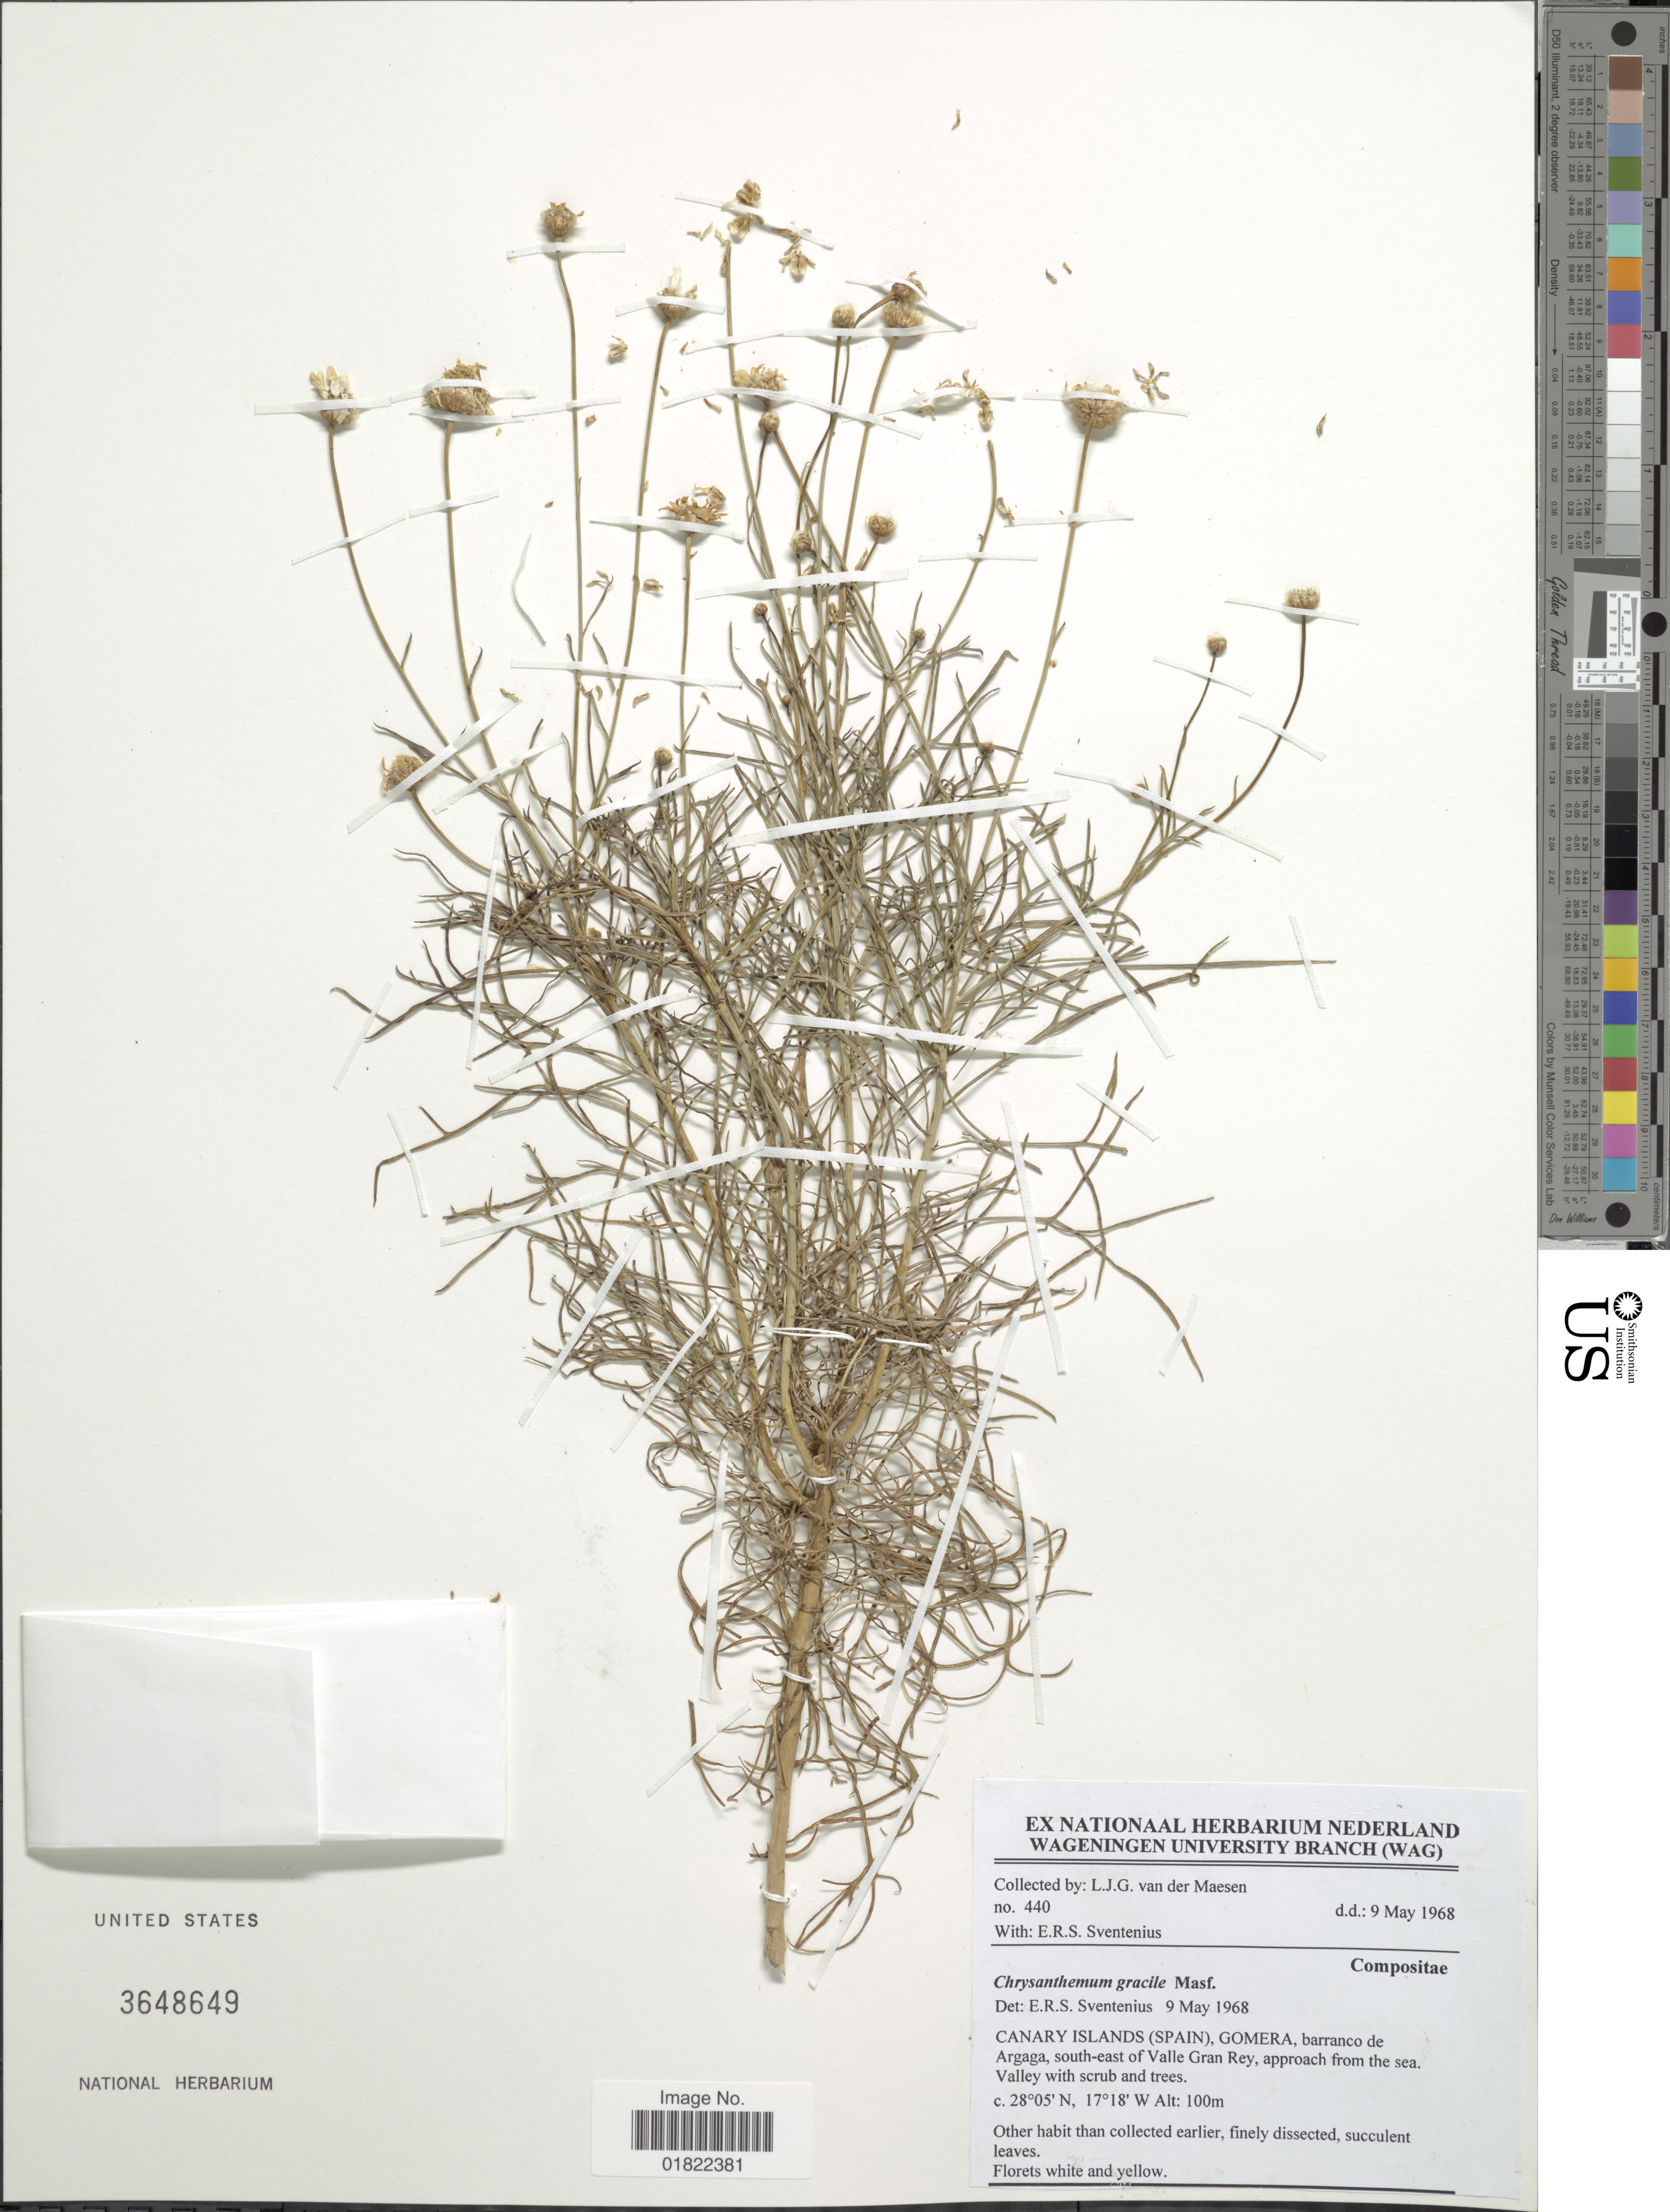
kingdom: Plantae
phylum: Tracheophyta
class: Magnoliopsida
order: Asterales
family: Asteraceae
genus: Chrysanthemum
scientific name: Chrysanthemum gracile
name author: (Hook. f. & Thomson) H. Ohashi & Yonekura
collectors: L. van der Maesen & E. Sventenius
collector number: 440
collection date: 1968-05-09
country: Spain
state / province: Canarias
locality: Canary Islands (Spain) Gomera, barranca de Argaga, south-east of Valle Gran Rey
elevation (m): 100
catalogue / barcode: US 3648649